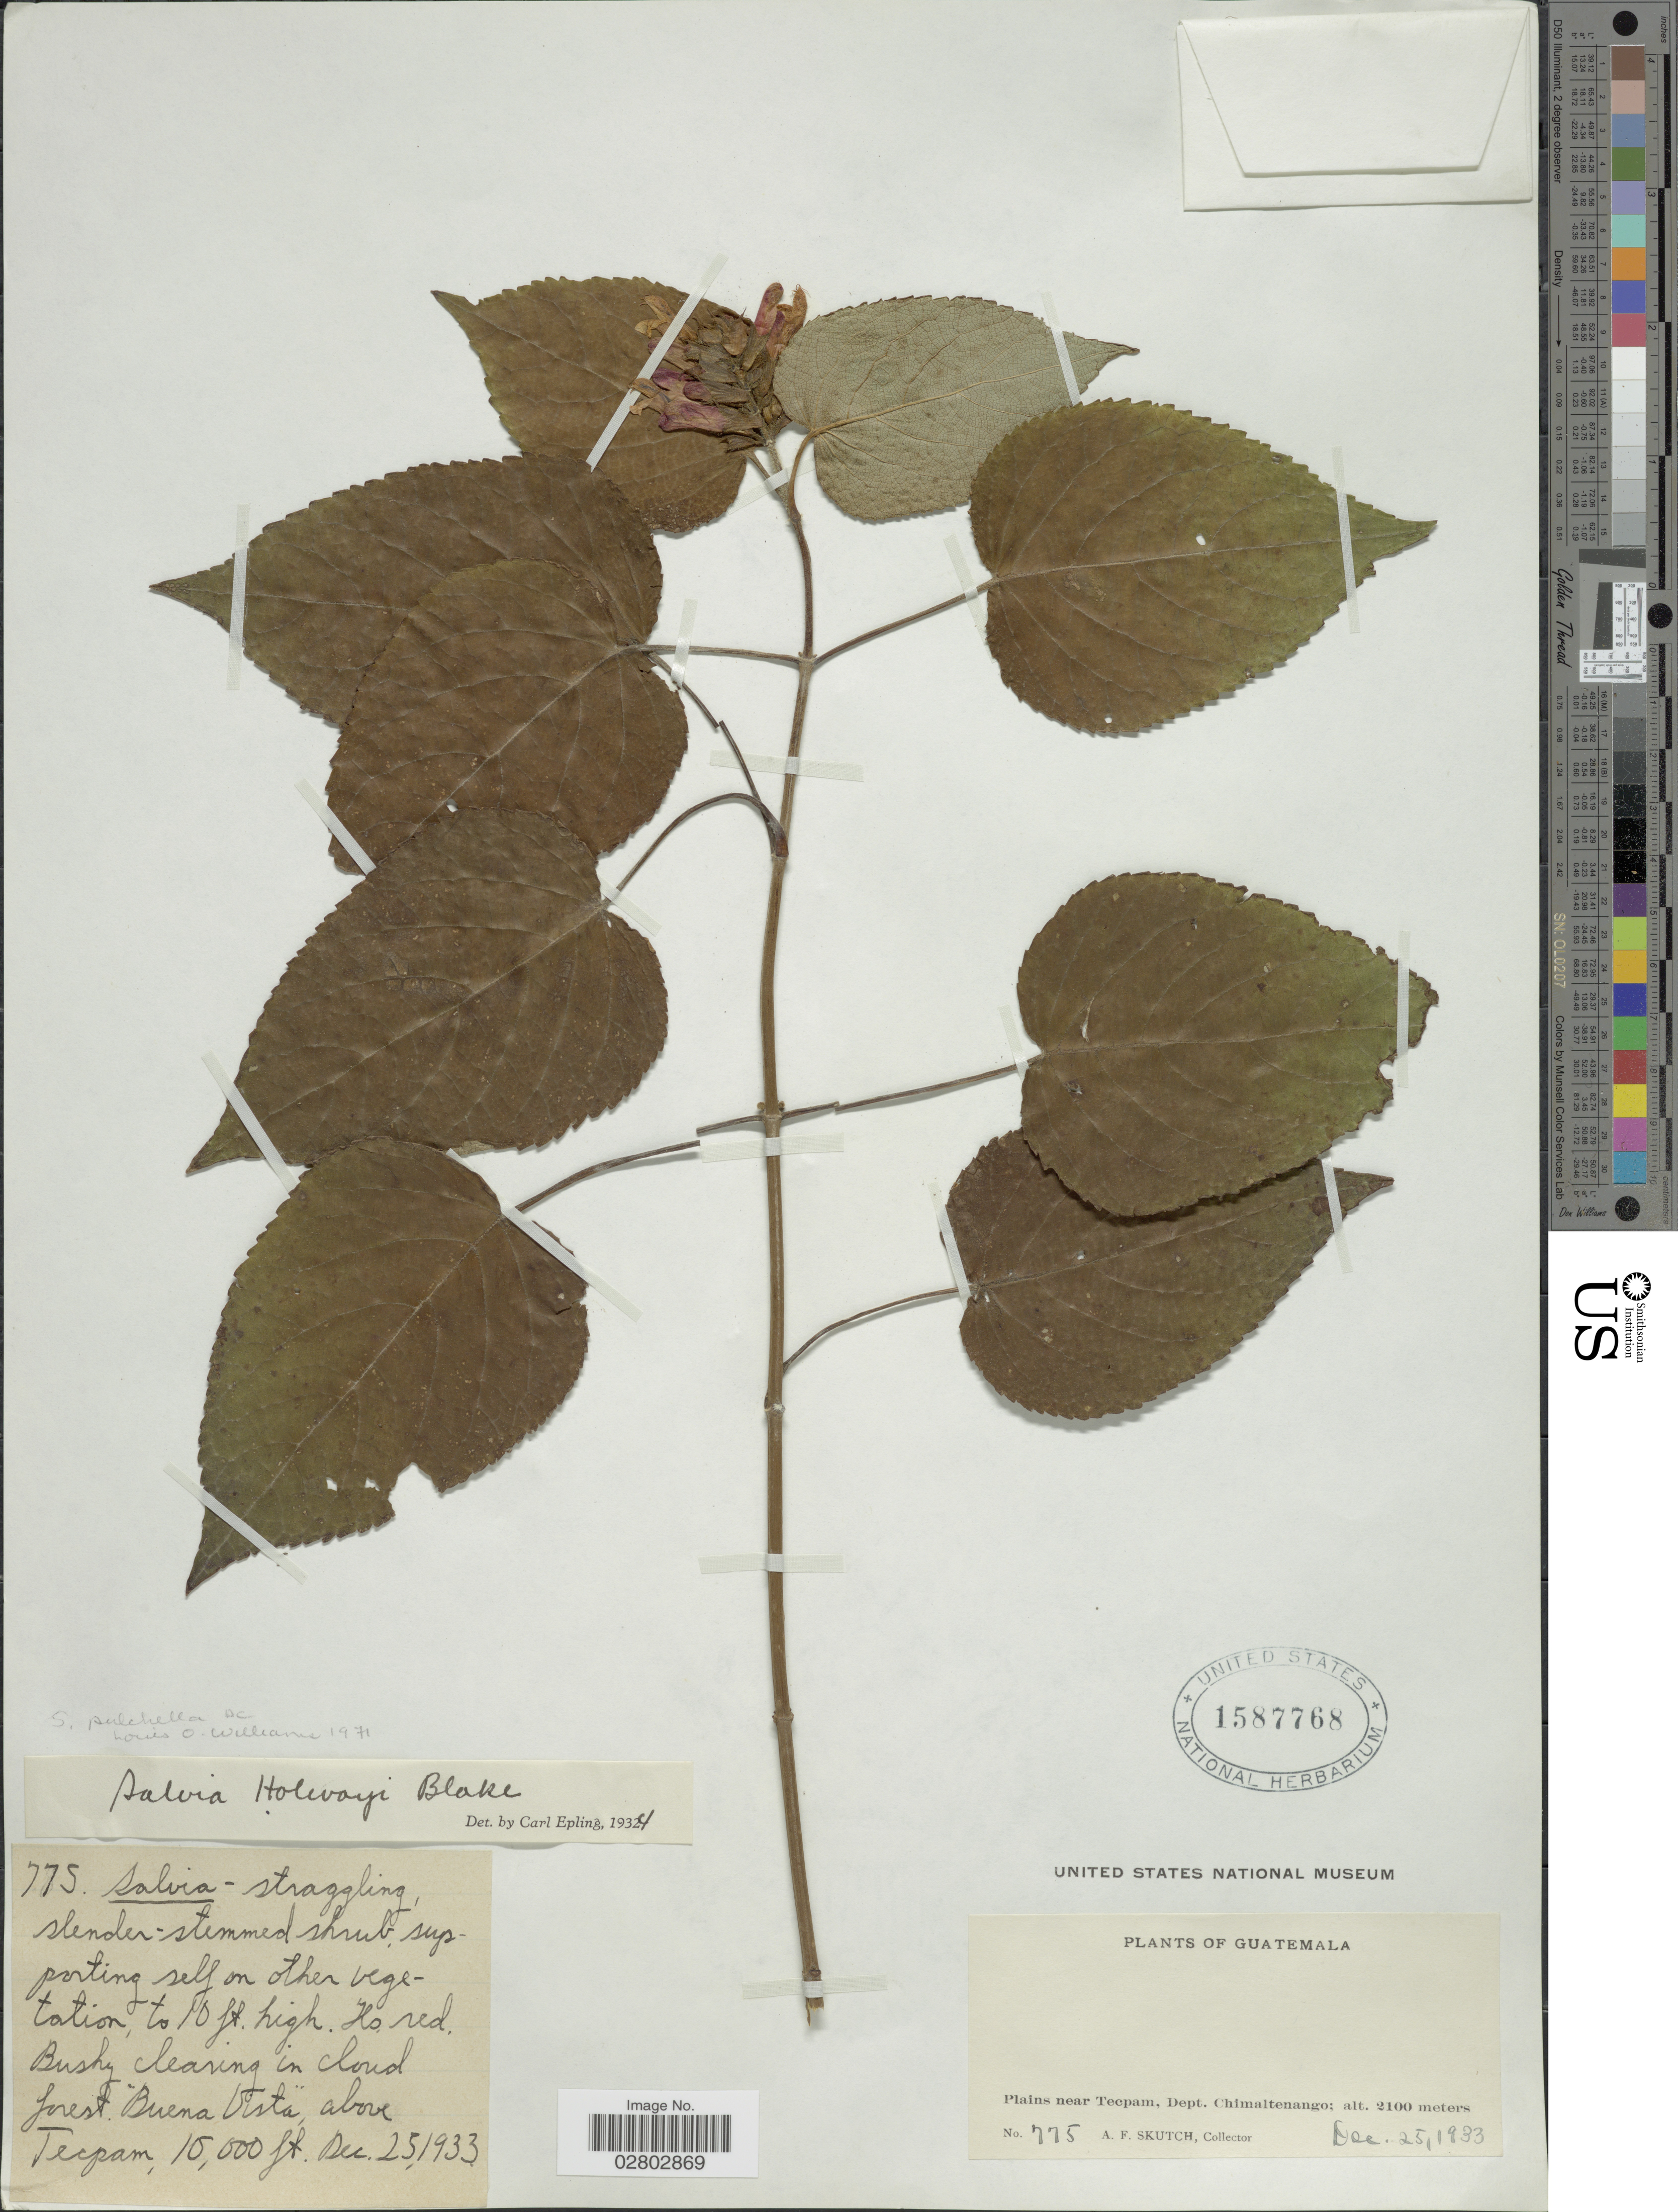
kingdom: Plantae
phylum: Tracheophyta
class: Magnoliopsida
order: Lamiales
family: Lamiaceae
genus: Salvia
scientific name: Salvia pulchella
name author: DC.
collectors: A. F. Skutch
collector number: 775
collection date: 1933-12-25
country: Guatemala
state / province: Chimaltenango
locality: Plains near Tecpam, Dept. Chimaltenango. Buena Vista, above Tecpam.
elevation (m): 3048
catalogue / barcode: US 1587768